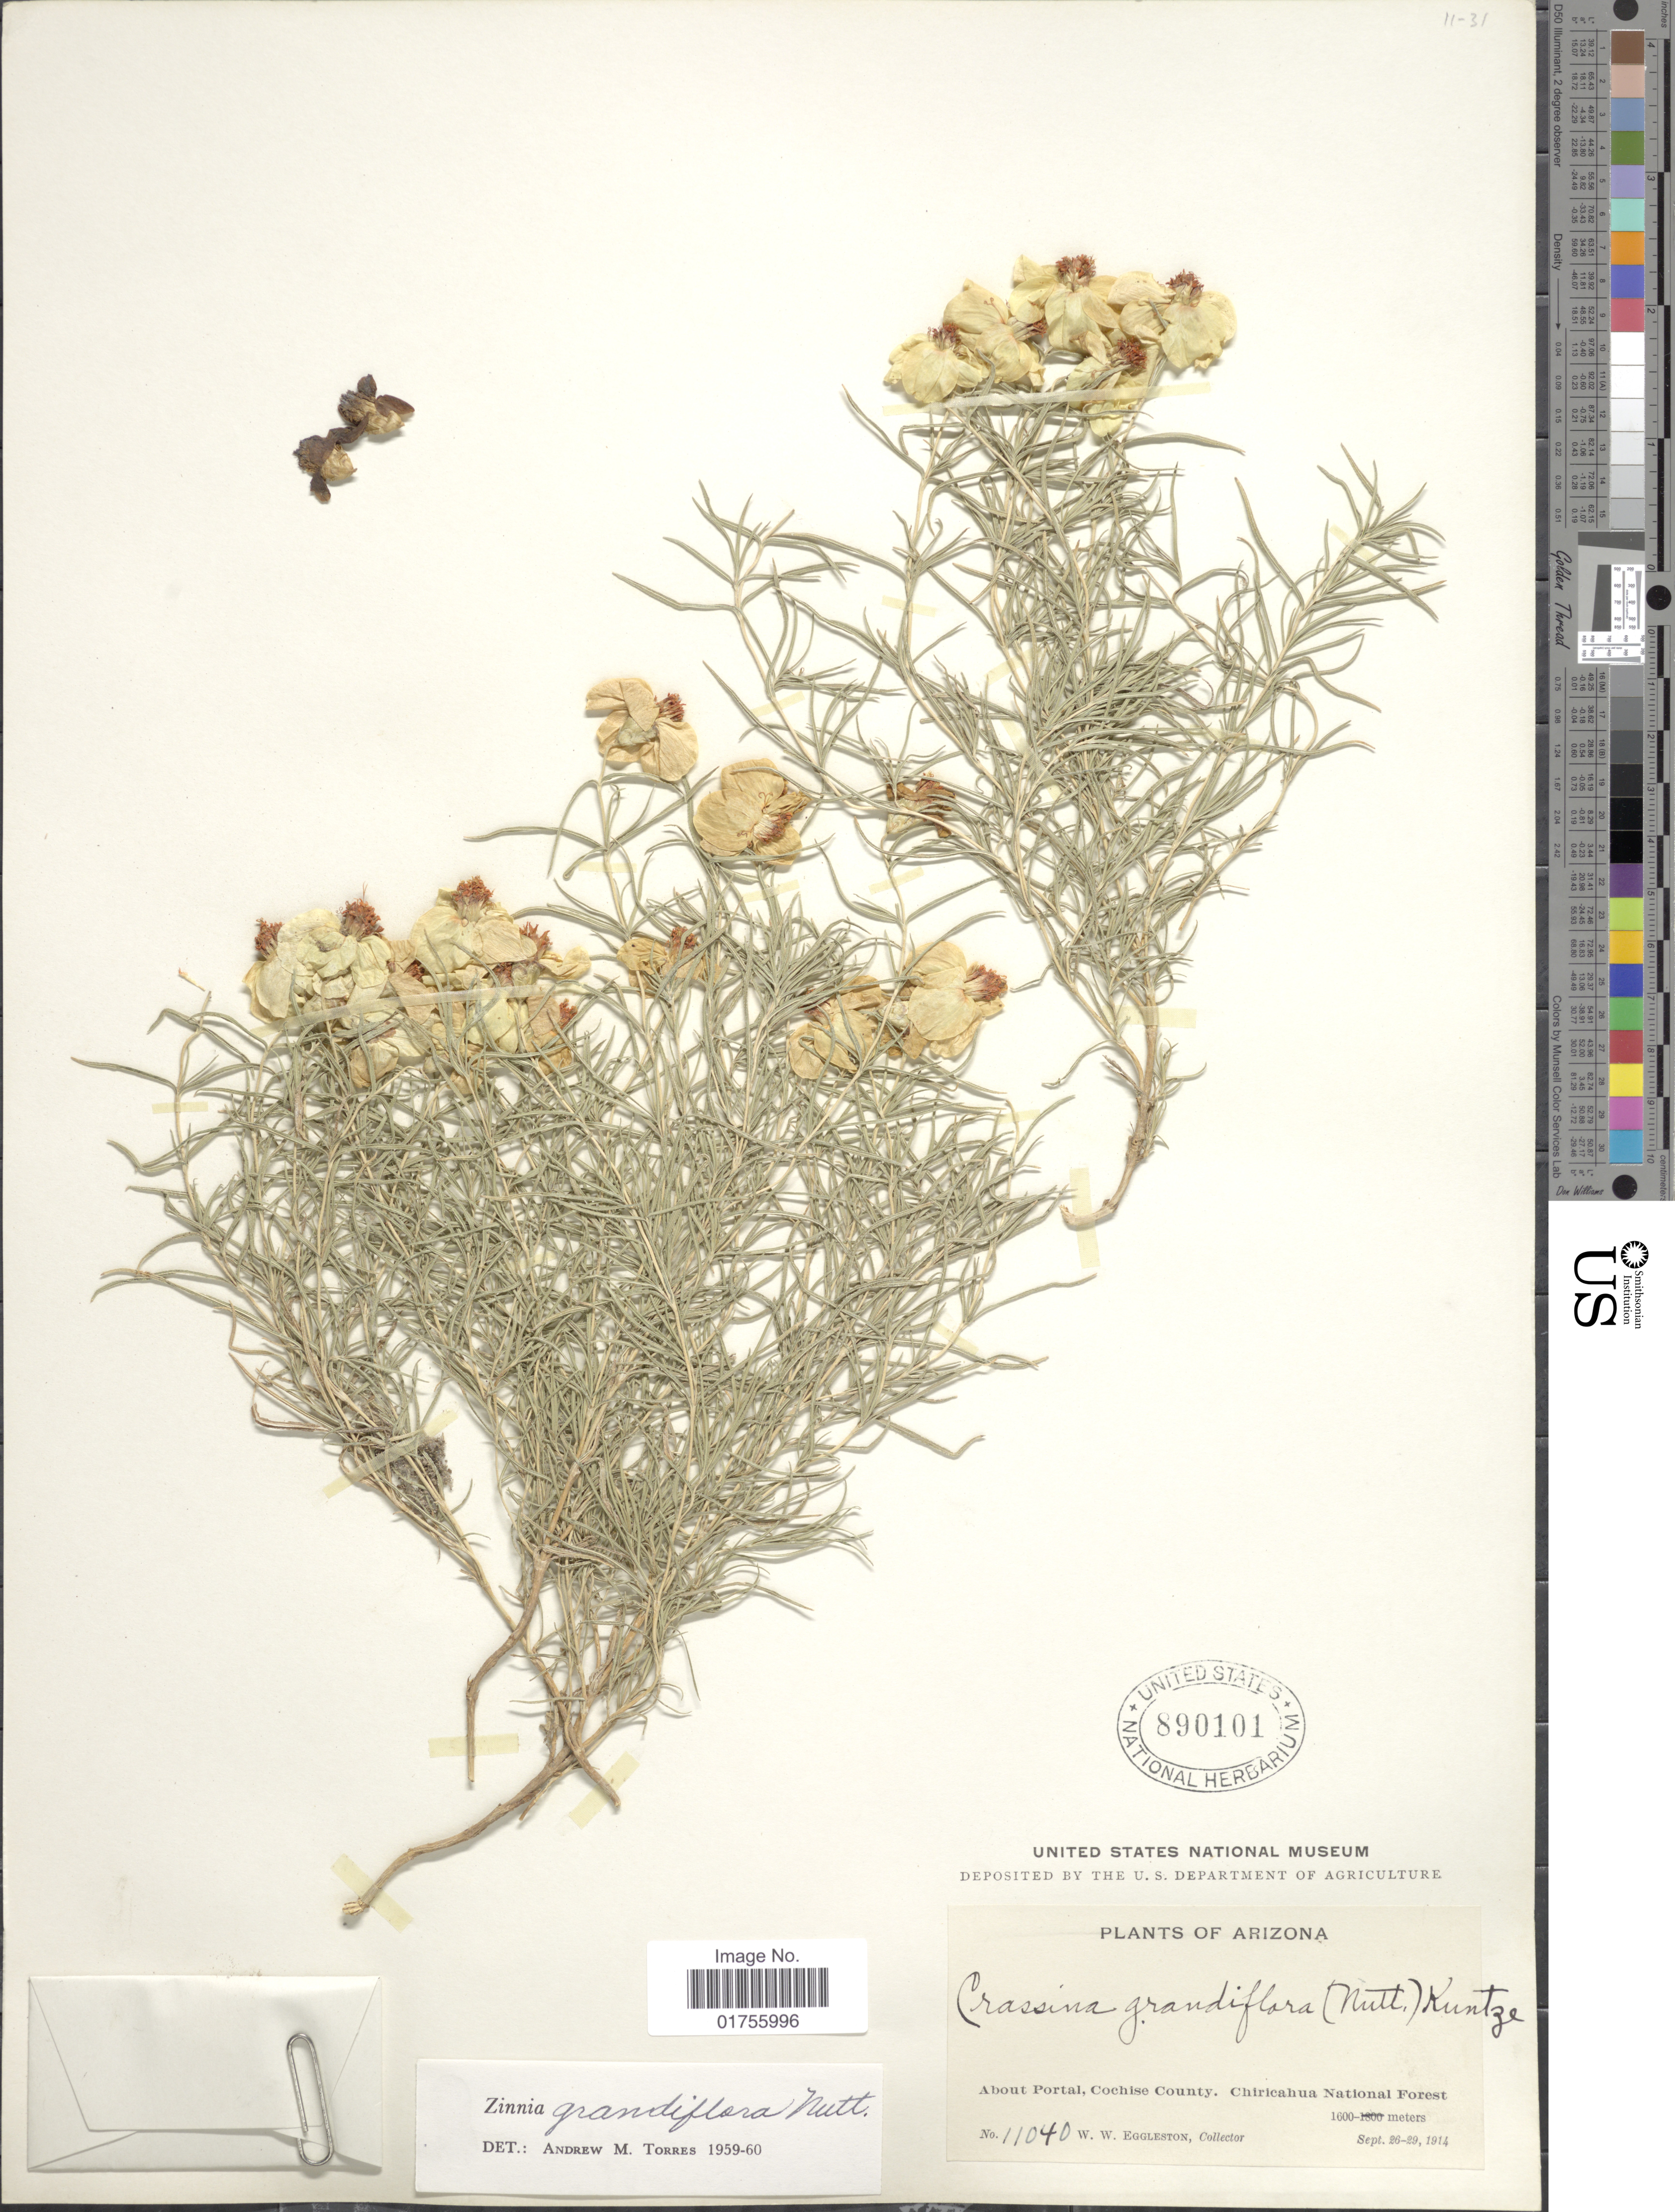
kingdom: Plantae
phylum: Tracheophyta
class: Magnoliopsida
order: Asterales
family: Asteraceae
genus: Zinnia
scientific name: Zinnia grandiflora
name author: Nutt.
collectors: W. W. Eggleston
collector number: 11040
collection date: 1914-09-26/1914-09-29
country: United States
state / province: Arizona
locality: About Portal, Cochise County, Chiricahua National Forest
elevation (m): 1600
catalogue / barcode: US 890101